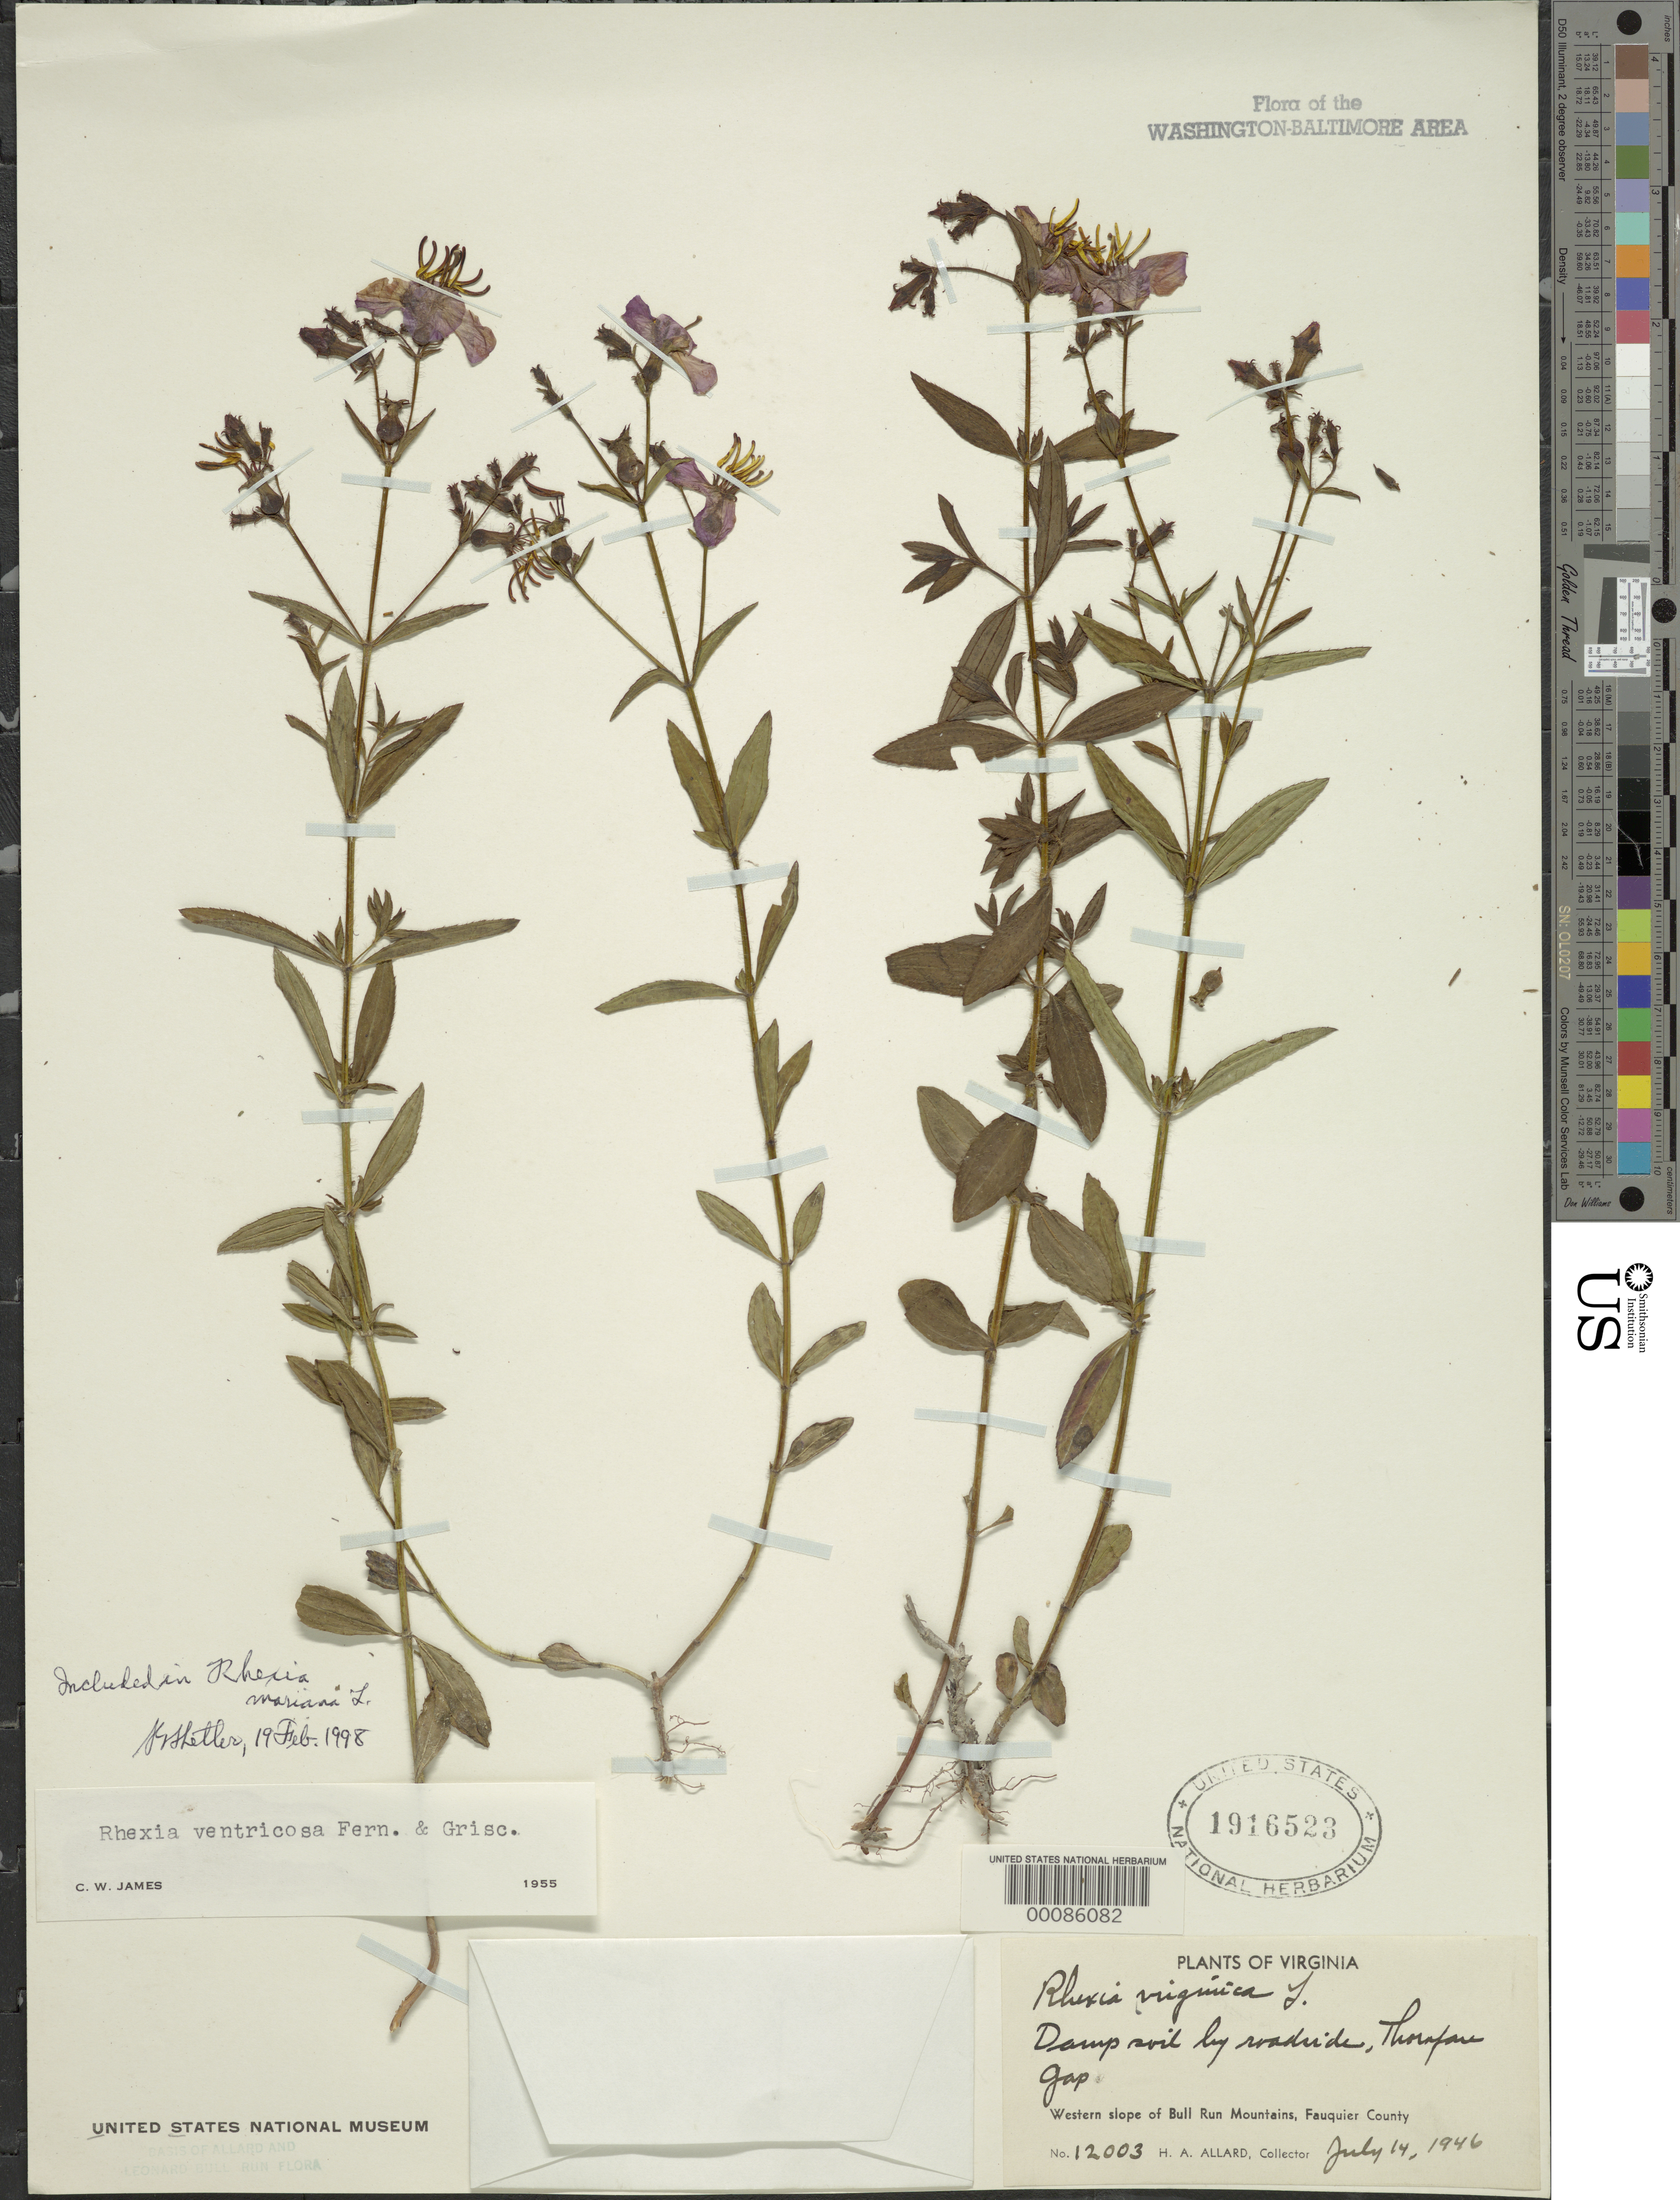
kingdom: Plantae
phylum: Tracheophyta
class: Magnoliopsida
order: Myrtales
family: Melastomataceae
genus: Rhexia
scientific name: Rhexia mariana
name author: L.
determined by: Shetler, Stanwyn G., (US), NMNH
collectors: H. A. Allard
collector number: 12003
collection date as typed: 14 Jul 1946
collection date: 1946-07-14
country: United States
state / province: Virginia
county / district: Fauquier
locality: Thorofare Gap western slope of Bull Run Mountains Bull Run Mts.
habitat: Damp soil by roadside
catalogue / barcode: US 1916523